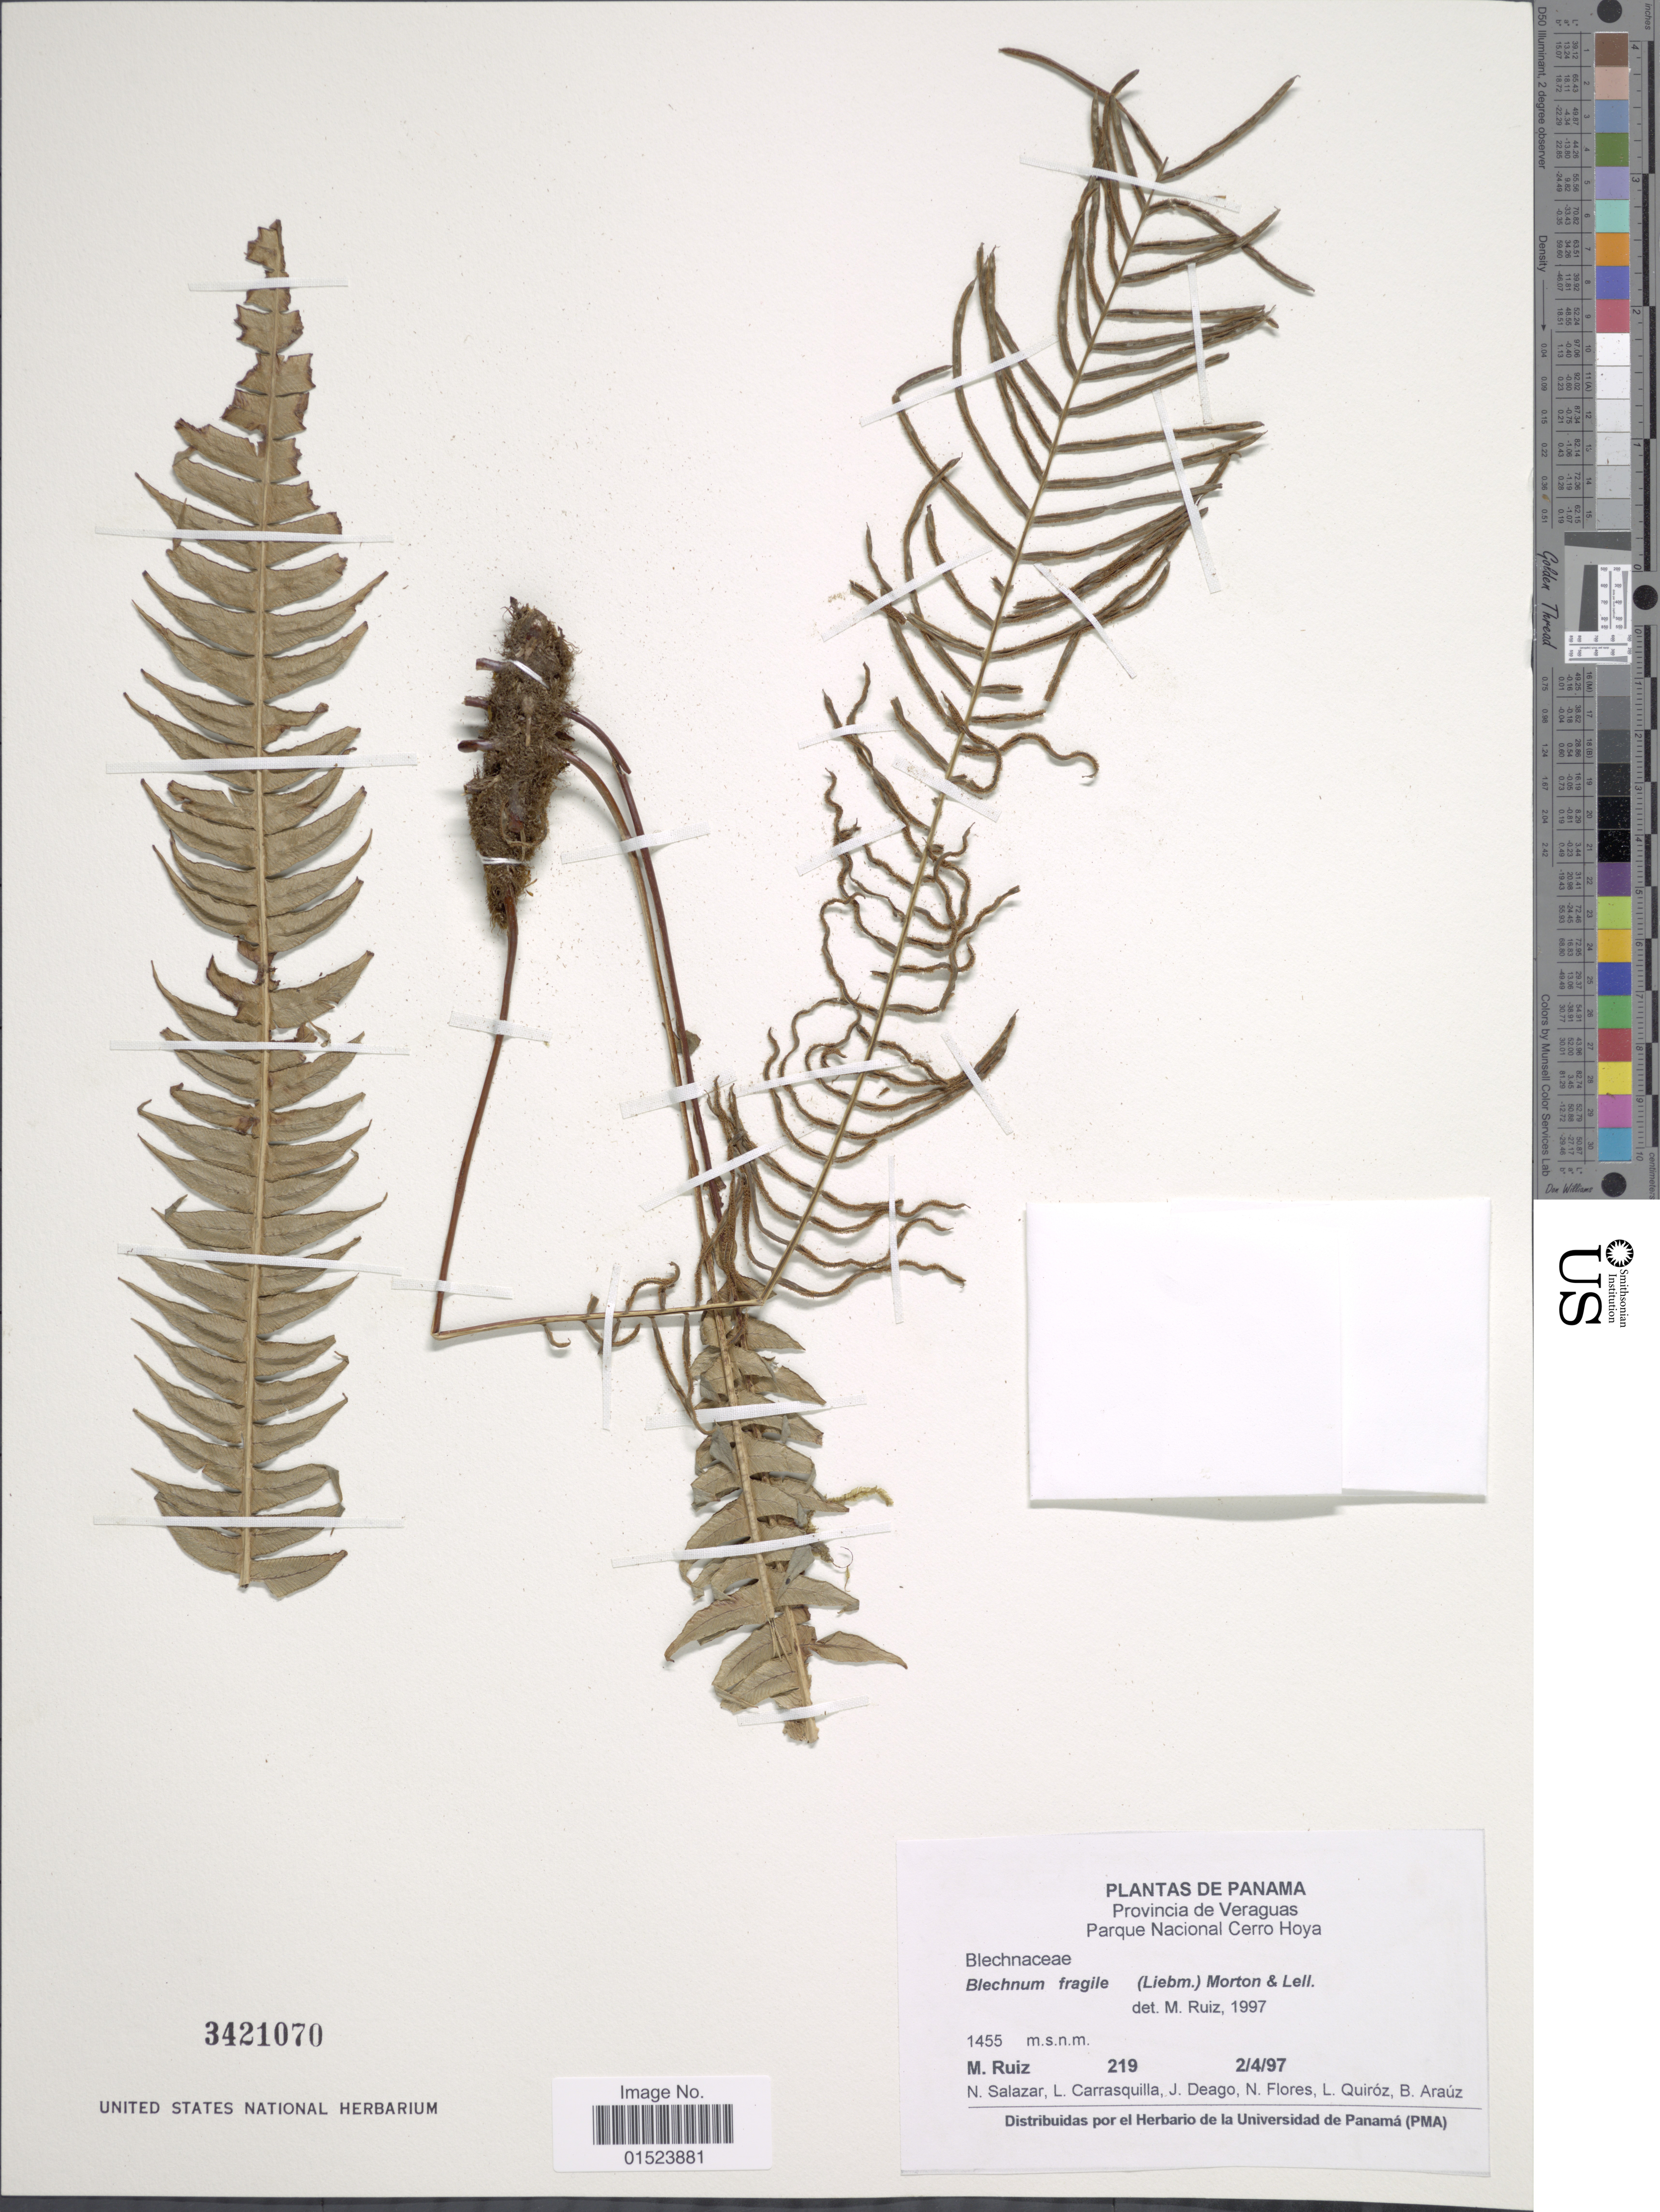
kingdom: Plantae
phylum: Tracheophyta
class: Polypodiopsida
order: Polypodiales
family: Blechnaceae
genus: Blechnum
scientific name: Blechnum fragile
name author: (Liebm.) C.V. Morton & Lellinger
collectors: M. Ruiz, N. Salazar, L. Carrasquilla, J. Deago & et al.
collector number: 219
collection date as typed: Transcribed d/m/y: 2/4/97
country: Panama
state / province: Veraguas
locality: Parque Nacional Cerro Hoya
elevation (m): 1455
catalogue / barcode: US 3421070